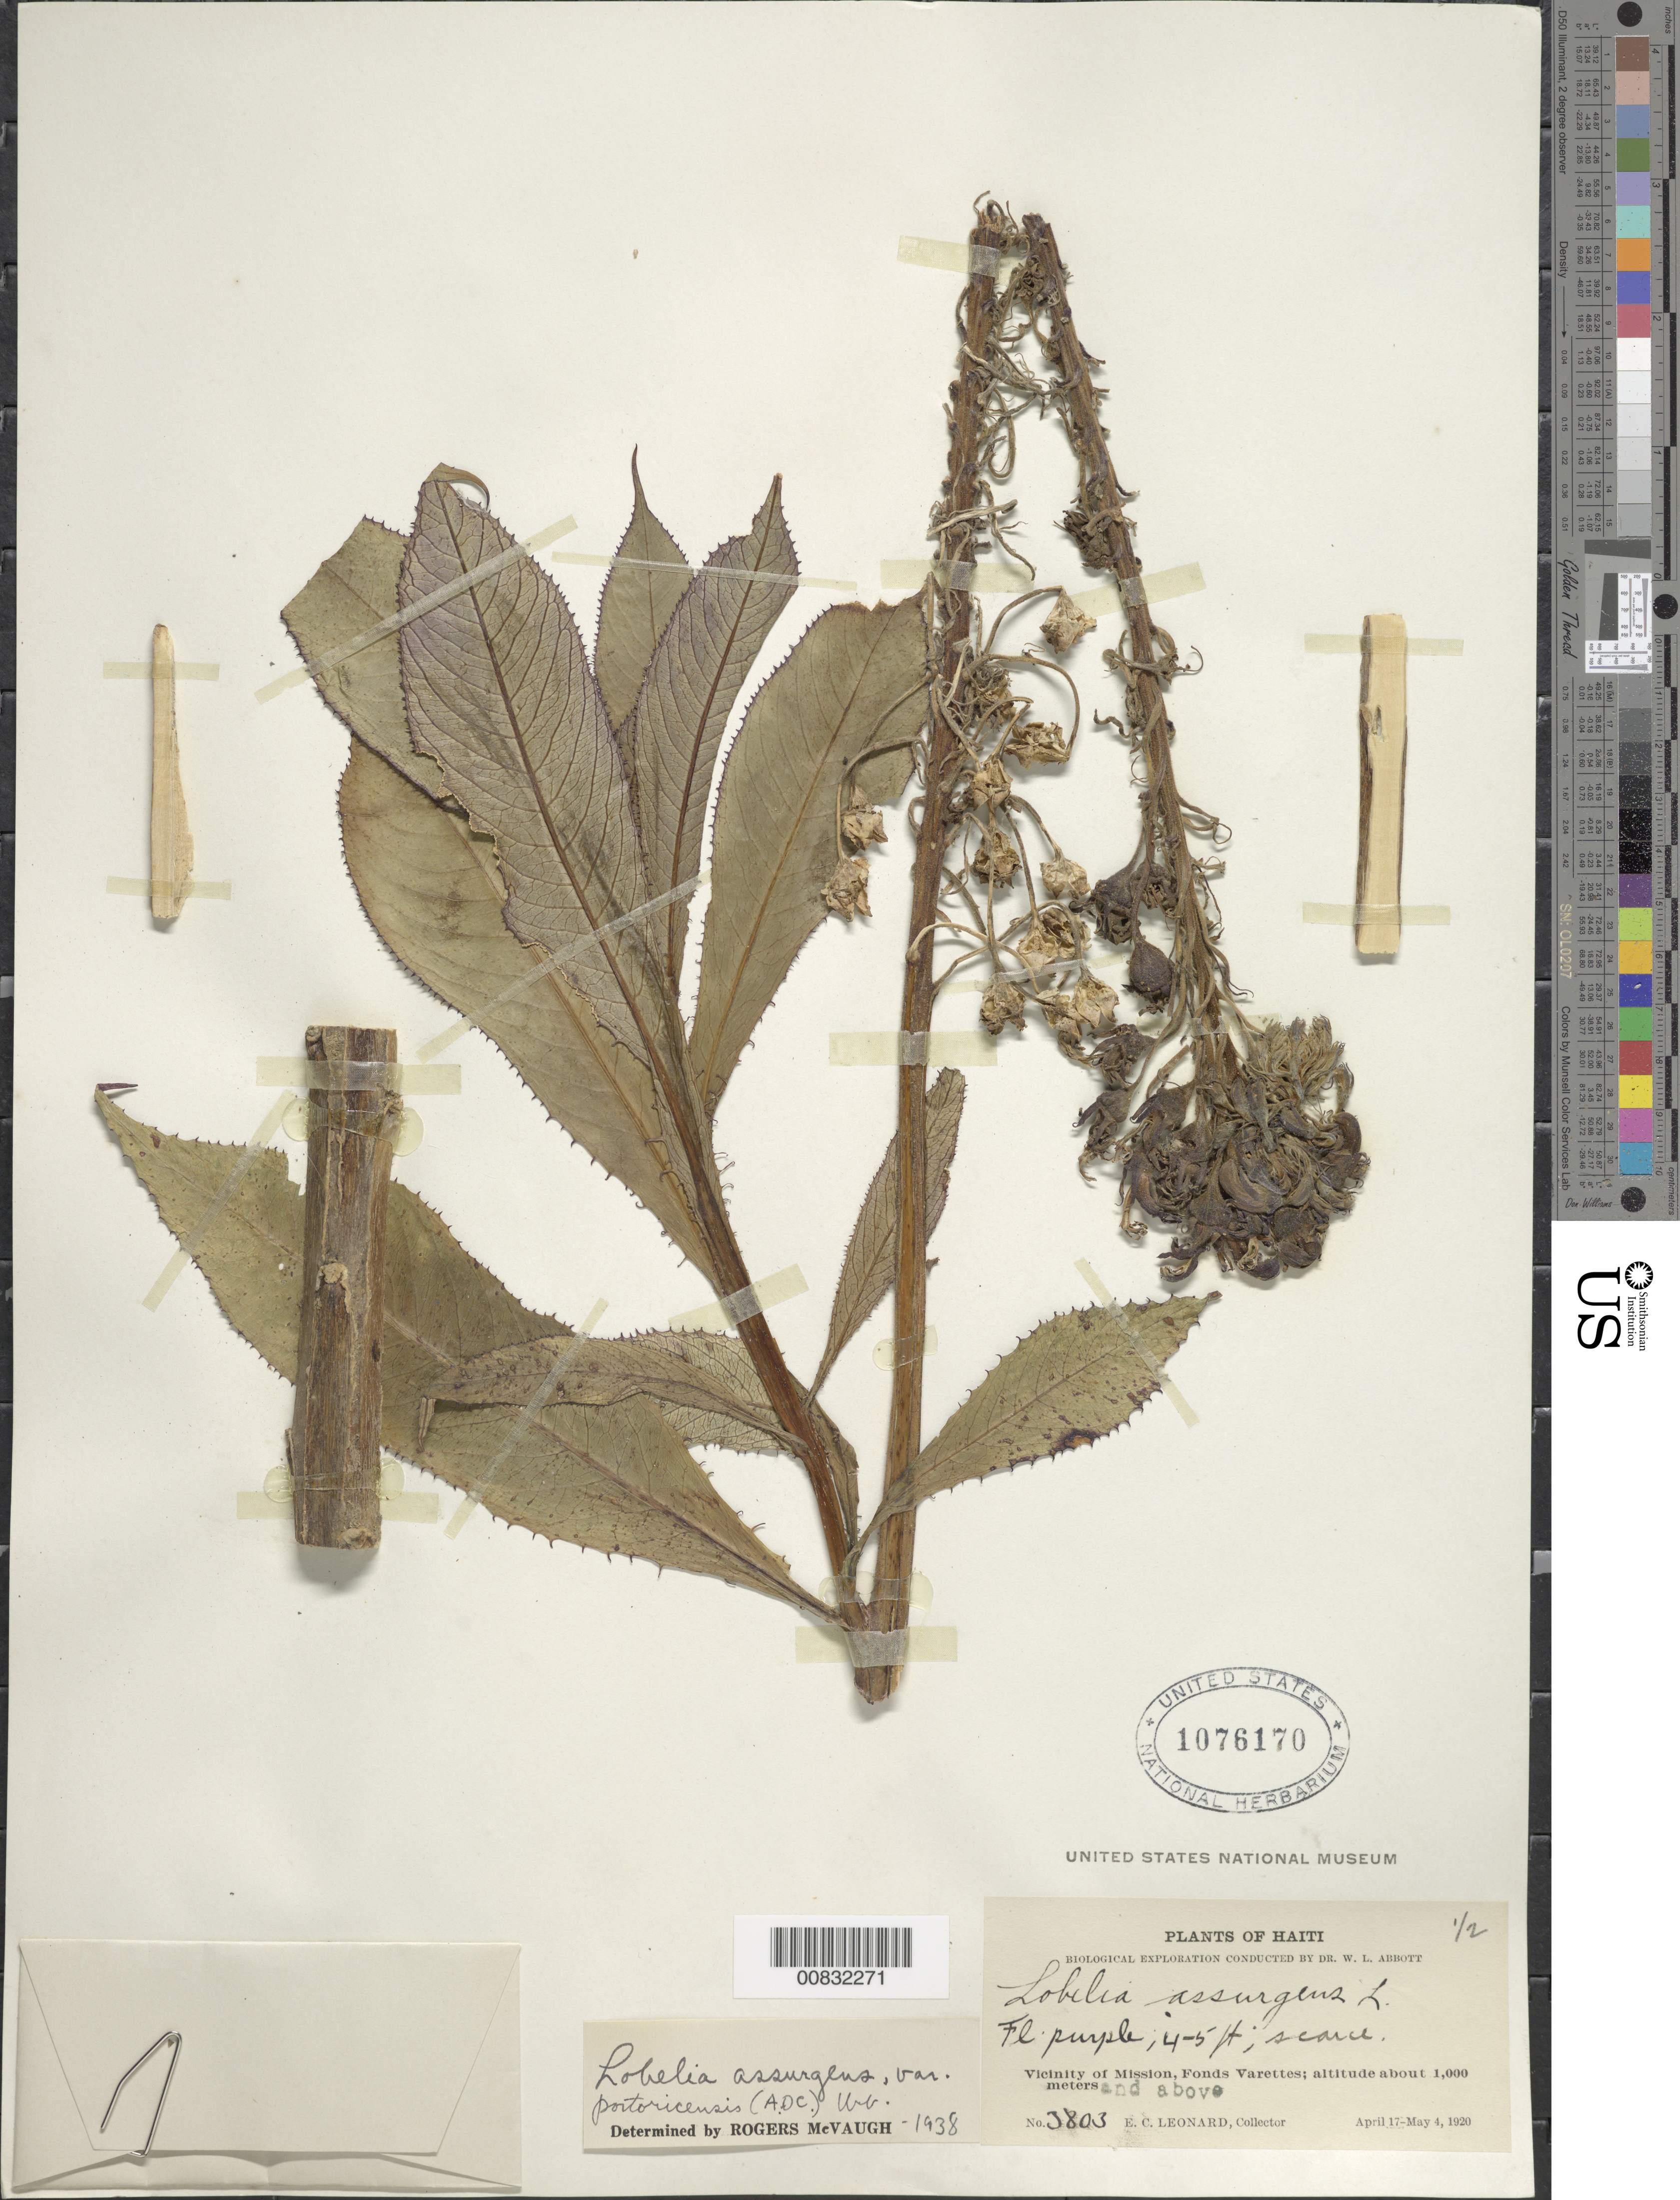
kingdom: Plantae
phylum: Tracheophyta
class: Magnoliopsida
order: Asterales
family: Campanulaceae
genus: Lobelia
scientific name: Lobelia assurgens var. portoricesis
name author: (A. DC.) Urb.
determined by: McVaugh, R.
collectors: E. C. Leonard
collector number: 3803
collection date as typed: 17 May 1920 to 04 May 1920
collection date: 1920-05-04/1920-05-17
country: Haiti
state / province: Ouest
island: Hispaniola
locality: Vicinity of Mission, Fond Verrettes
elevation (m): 1000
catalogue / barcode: US 1076170